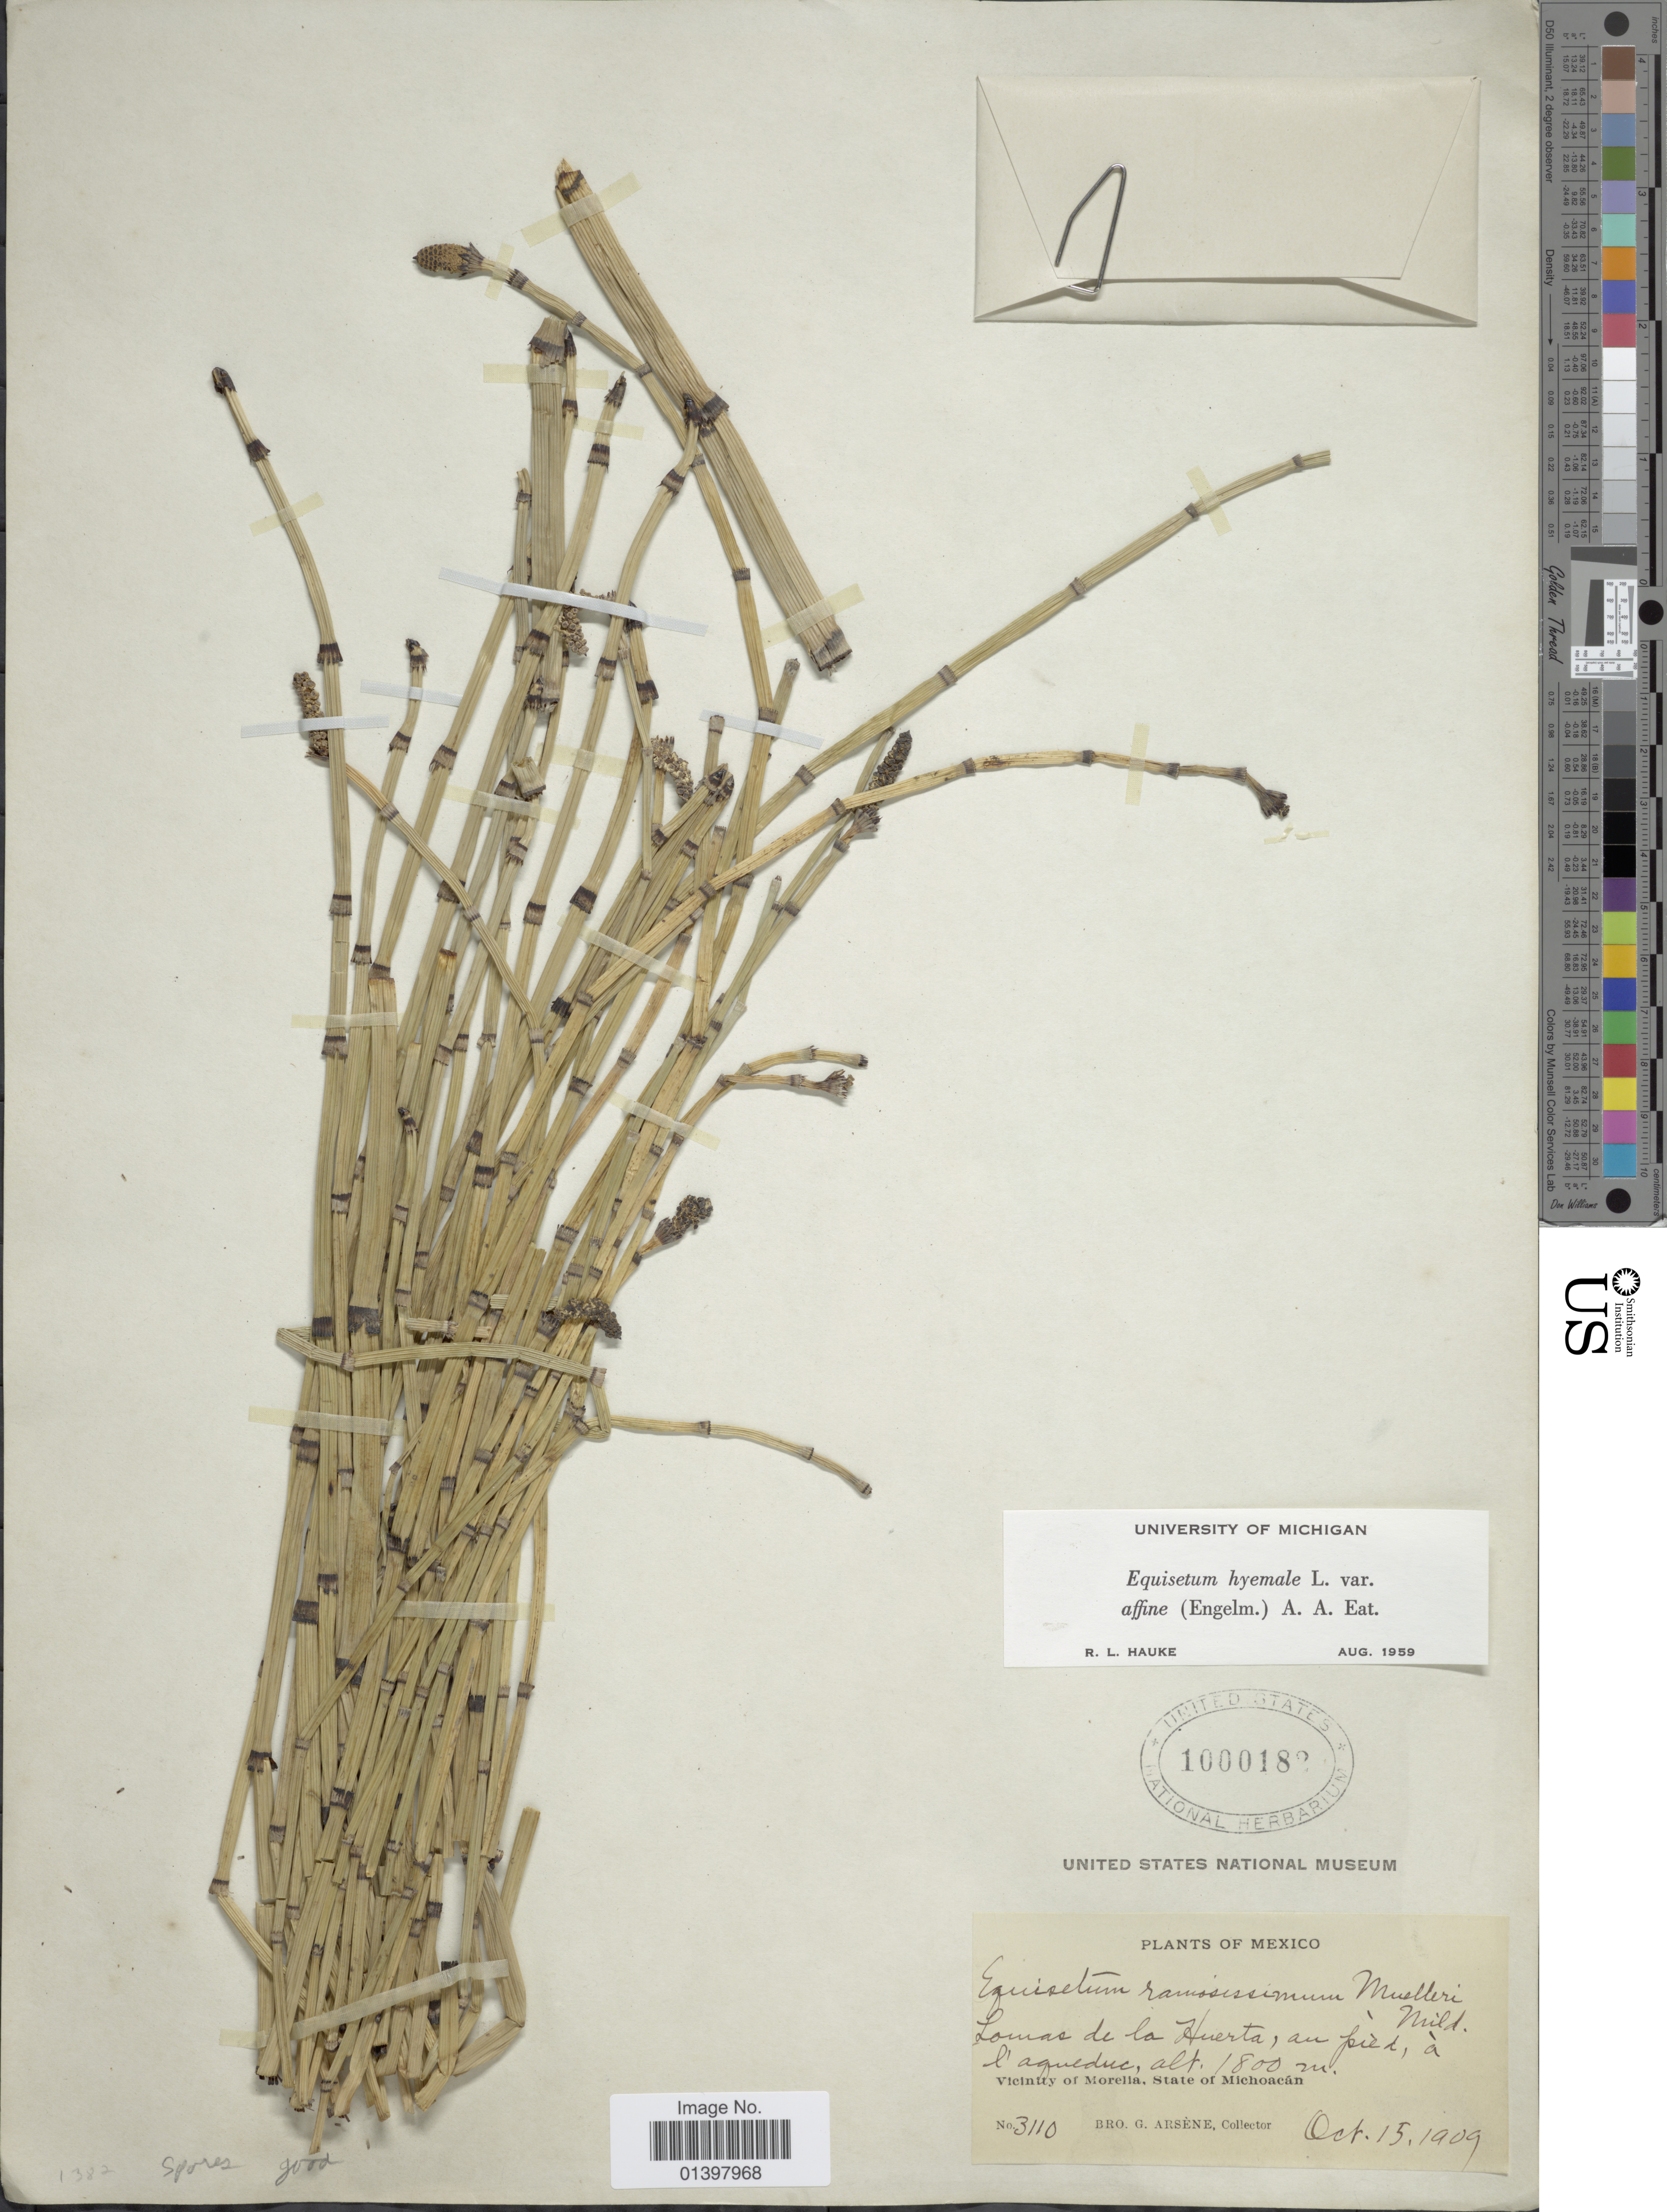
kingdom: Plantae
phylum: Tracheophyta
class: Polypodiopsida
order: Equisetales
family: Equisetaceae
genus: Equisetum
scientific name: Equisetum hyemale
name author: L.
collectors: Bro. G. Arsène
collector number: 3110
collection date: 1909-10-15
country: Mexico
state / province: Michoacán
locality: Lomas de la Huerta, au pied, a l'aqueduc, Vicinity of Morelia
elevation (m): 1800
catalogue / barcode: US 1000182